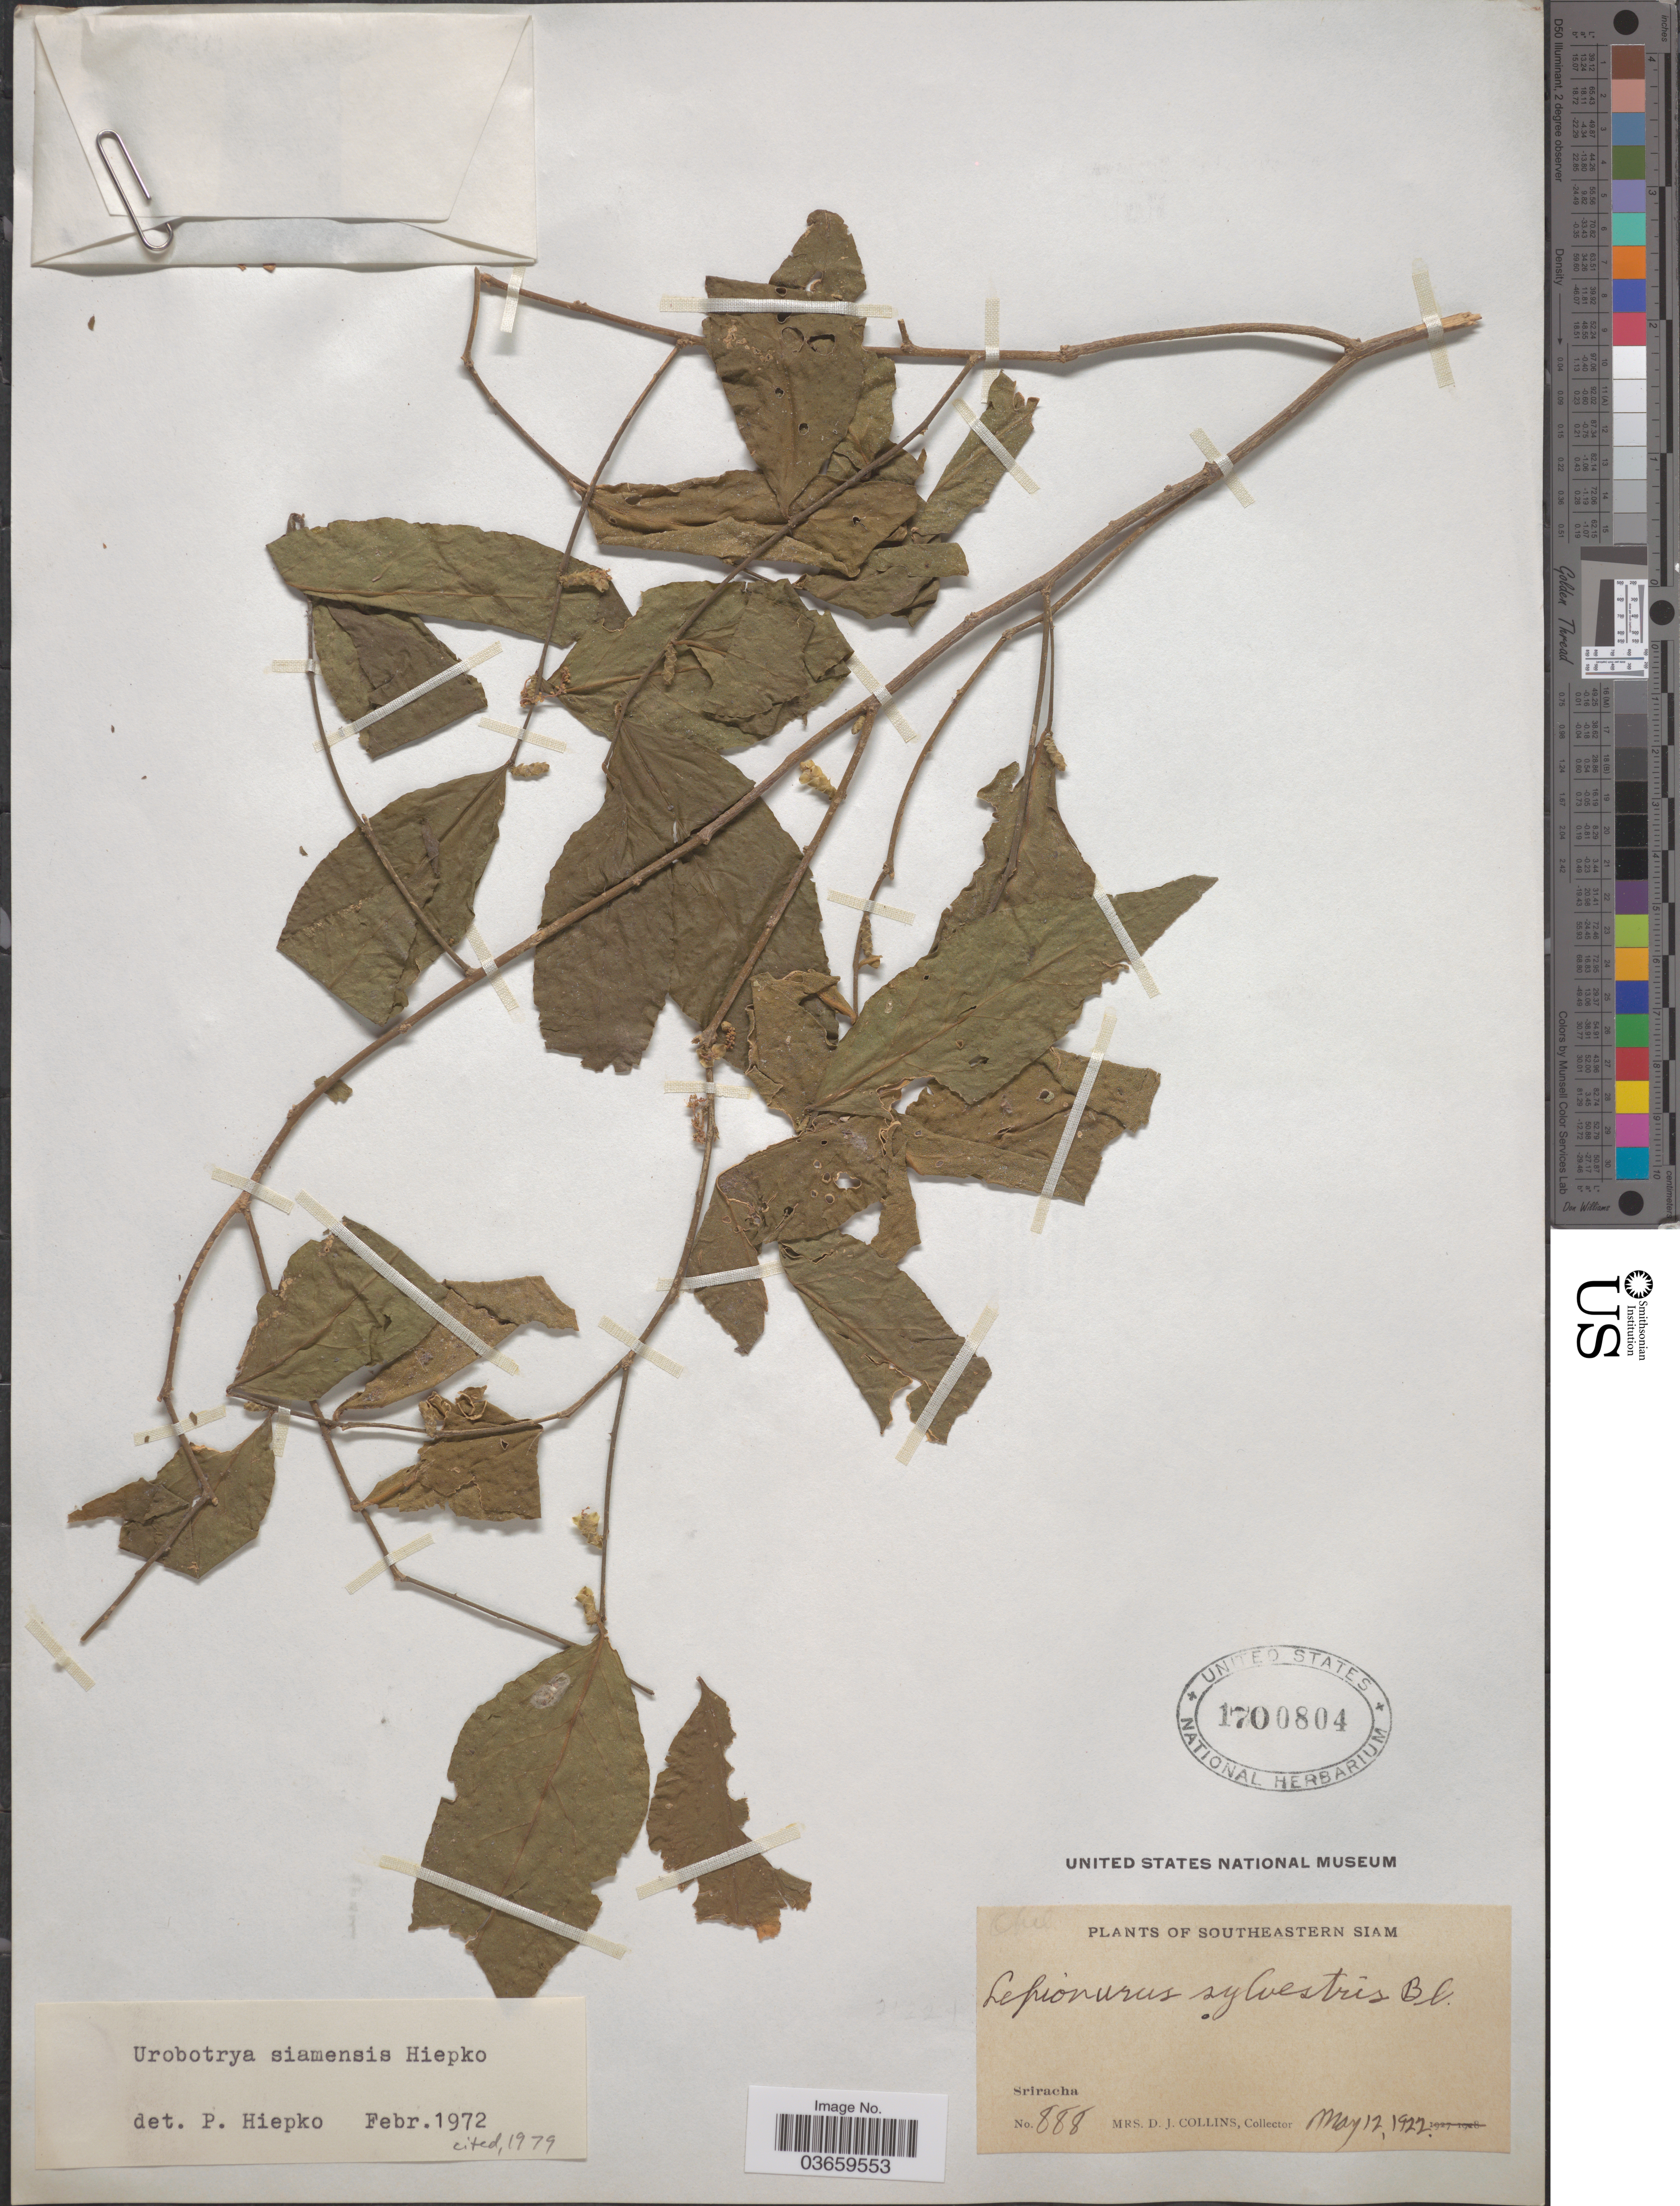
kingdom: Plantae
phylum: Tracheophyta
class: Magnoliopsida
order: Santalales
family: Opiliaceae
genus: Urobotrya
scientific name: Urobotrya siamensis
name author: Hiepko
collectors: Mrs. D. J. Collins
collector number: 888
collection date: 1922-05-12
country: Thailand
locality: Southeastern Siam. Sriracha.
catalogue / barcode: US 1700804